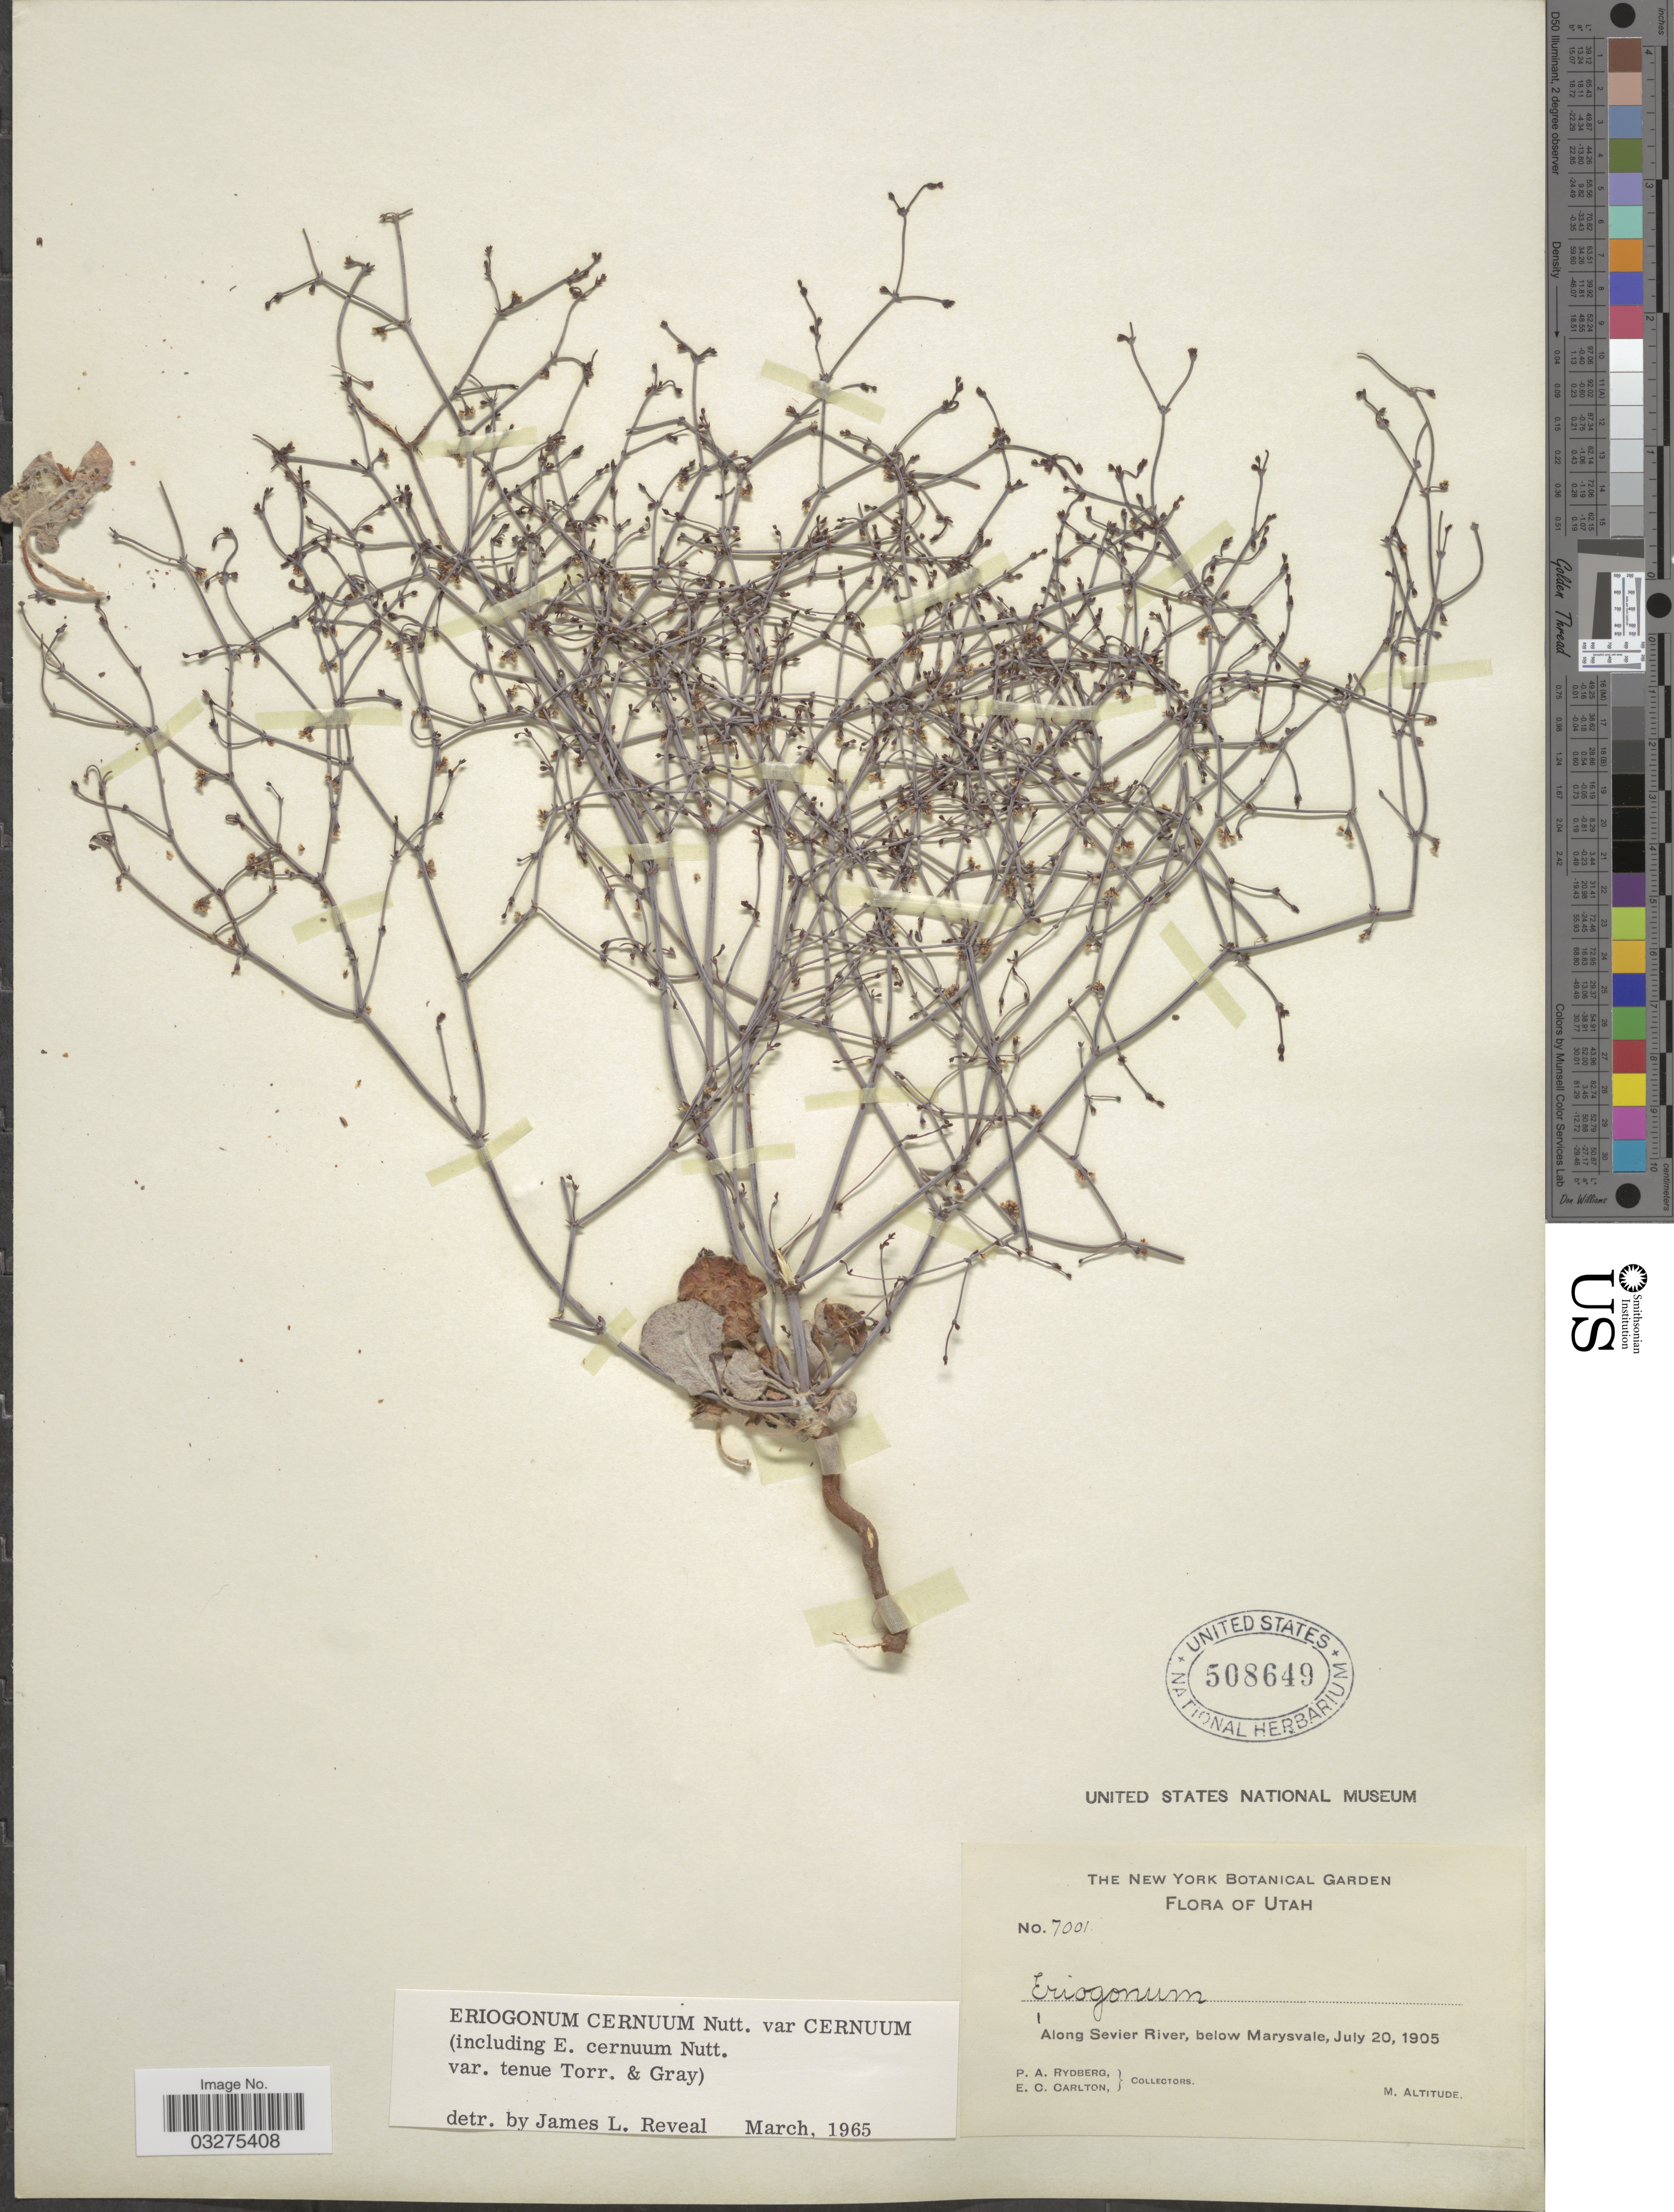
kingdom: Plantae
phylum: Tracheophyta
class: Magnoliopsida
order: Caryophyllales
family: Polygonaceae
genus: Eriogonum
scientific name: Eriogonum cernuum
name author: Nutt.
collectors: P. A. Rydberg & E. Carlton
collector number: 7001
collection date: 1905-07-20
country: United States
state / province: Utah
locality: Along Sevier River, below Marysvale.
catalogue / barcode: US 508649